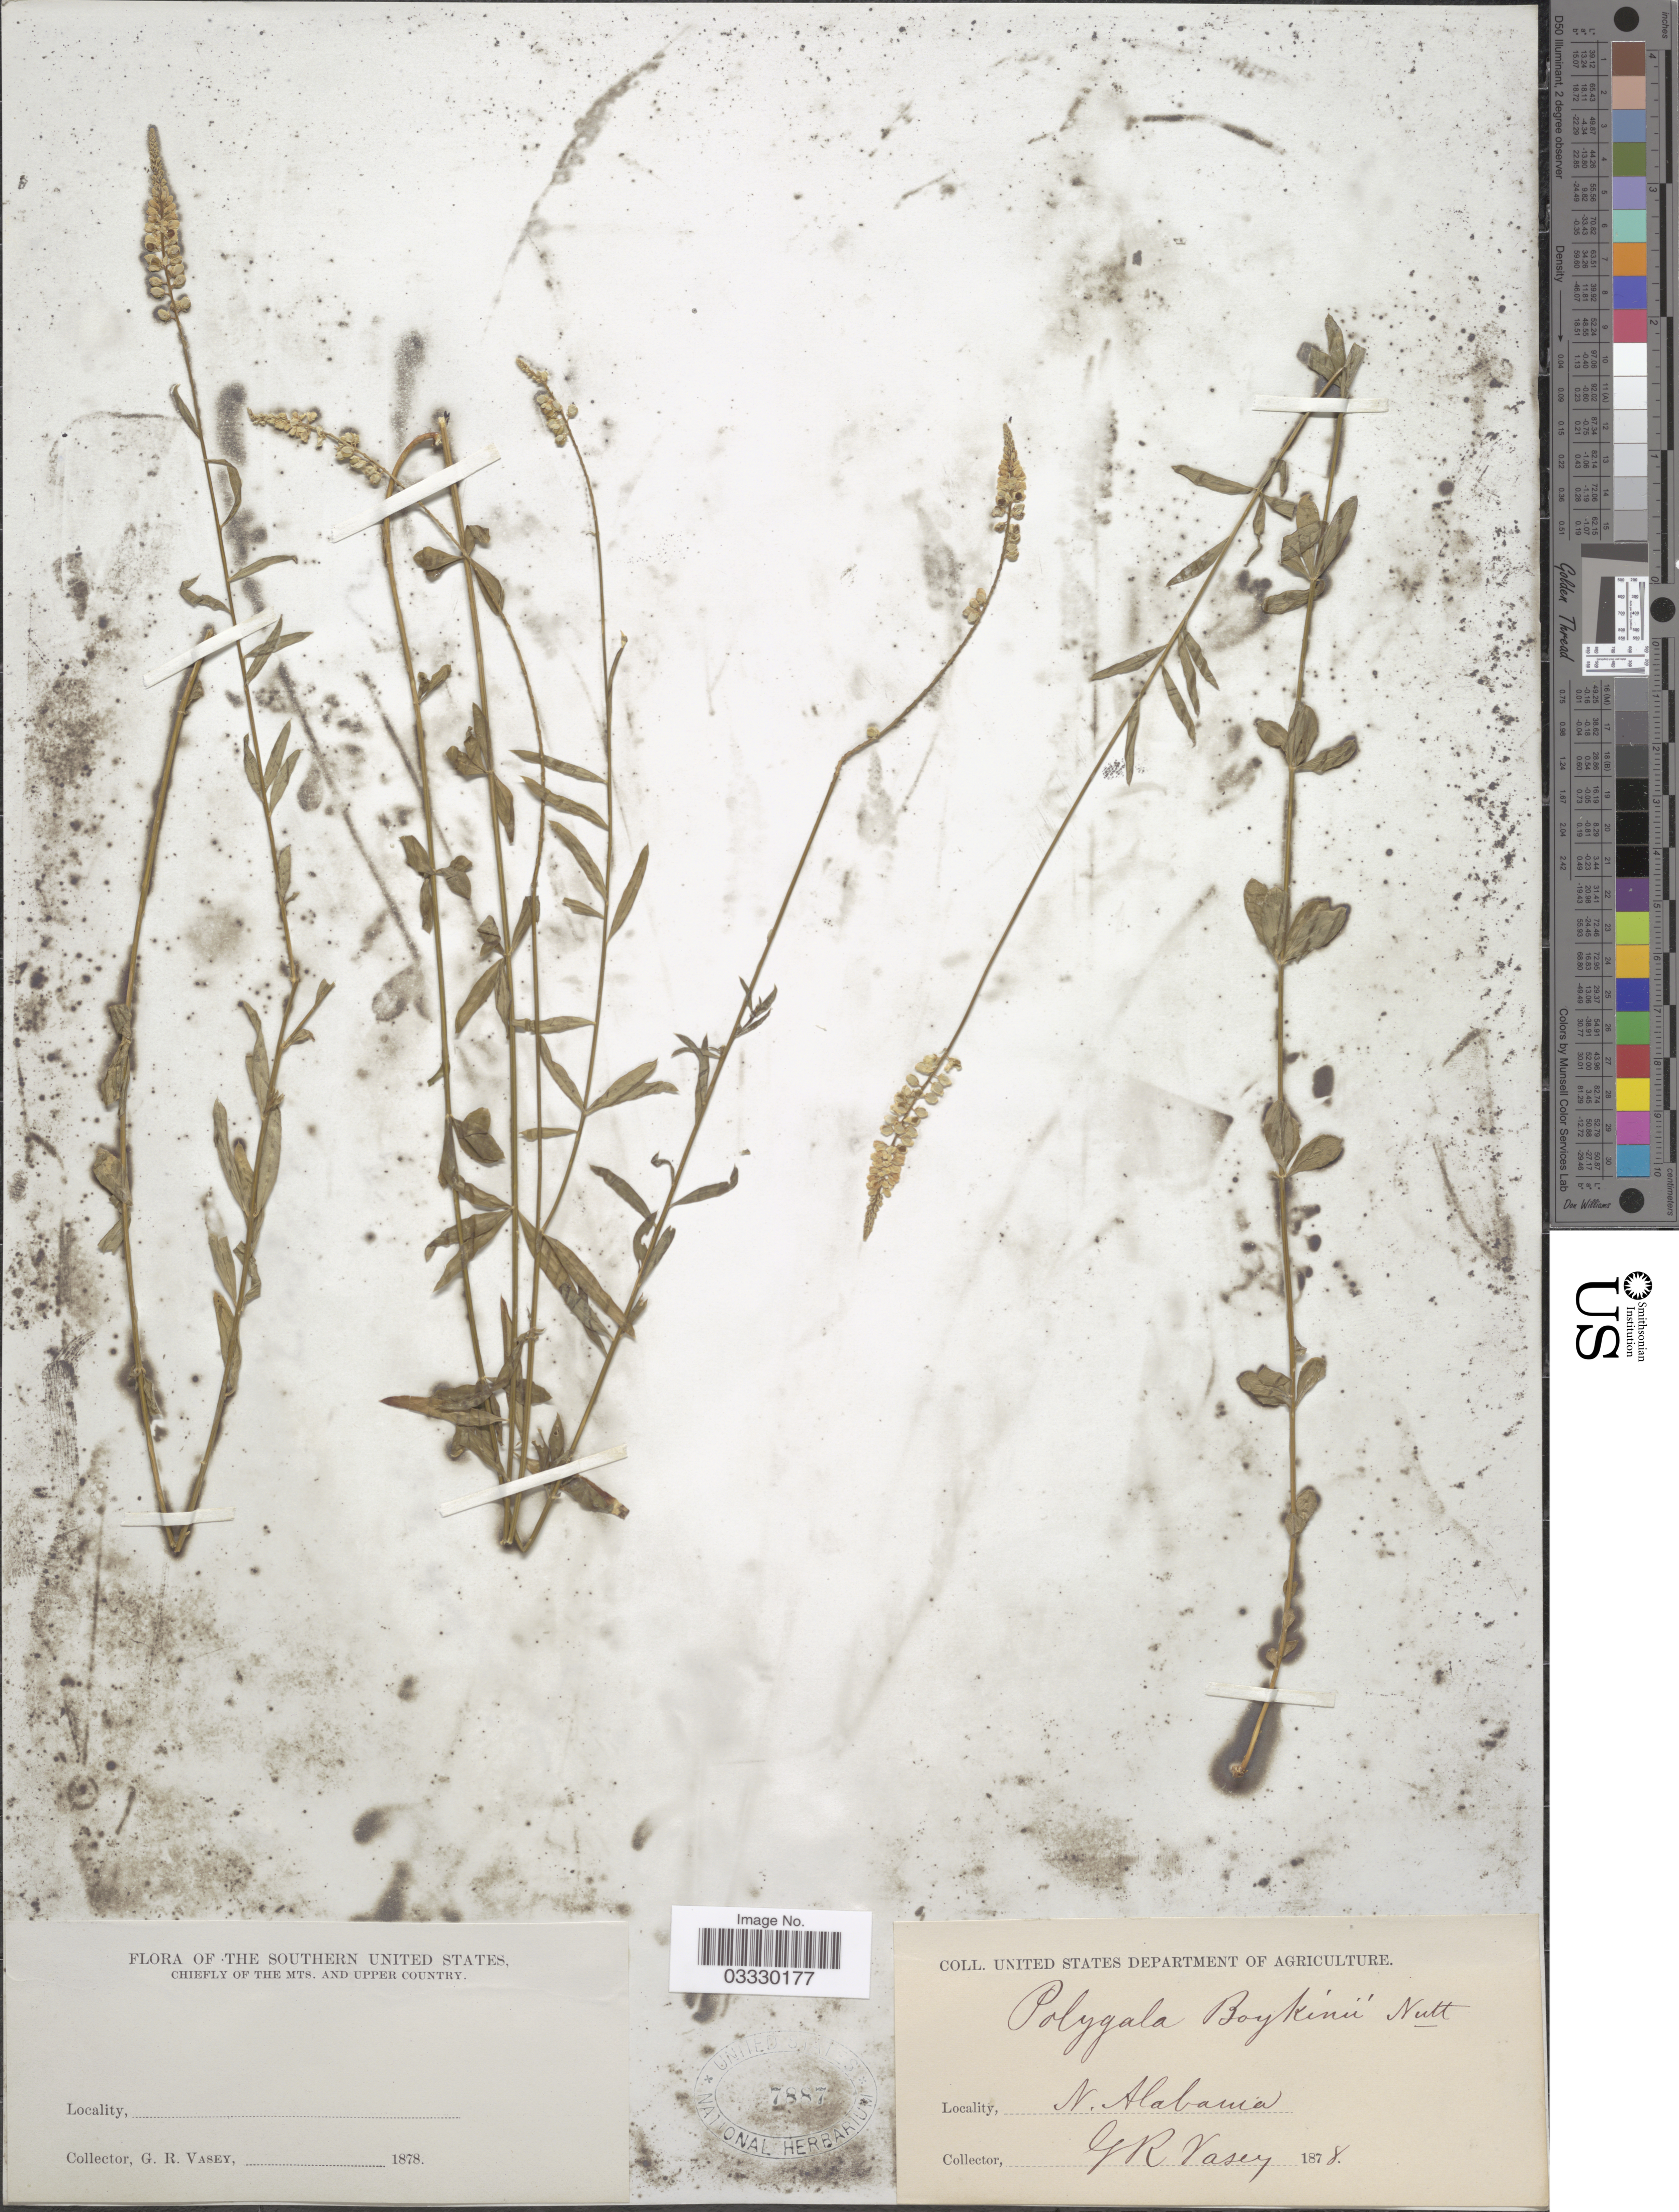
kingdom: Plantae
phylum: Tracheophyta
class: Magnoliopsida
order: Fabales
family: Polygalaceae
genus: Polygala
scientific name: Polygala boykinii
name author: Nutt.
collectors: G. R. Vasey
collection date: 1878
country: United States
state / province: Alabama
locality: N. Alabama.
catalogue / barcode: US 7887